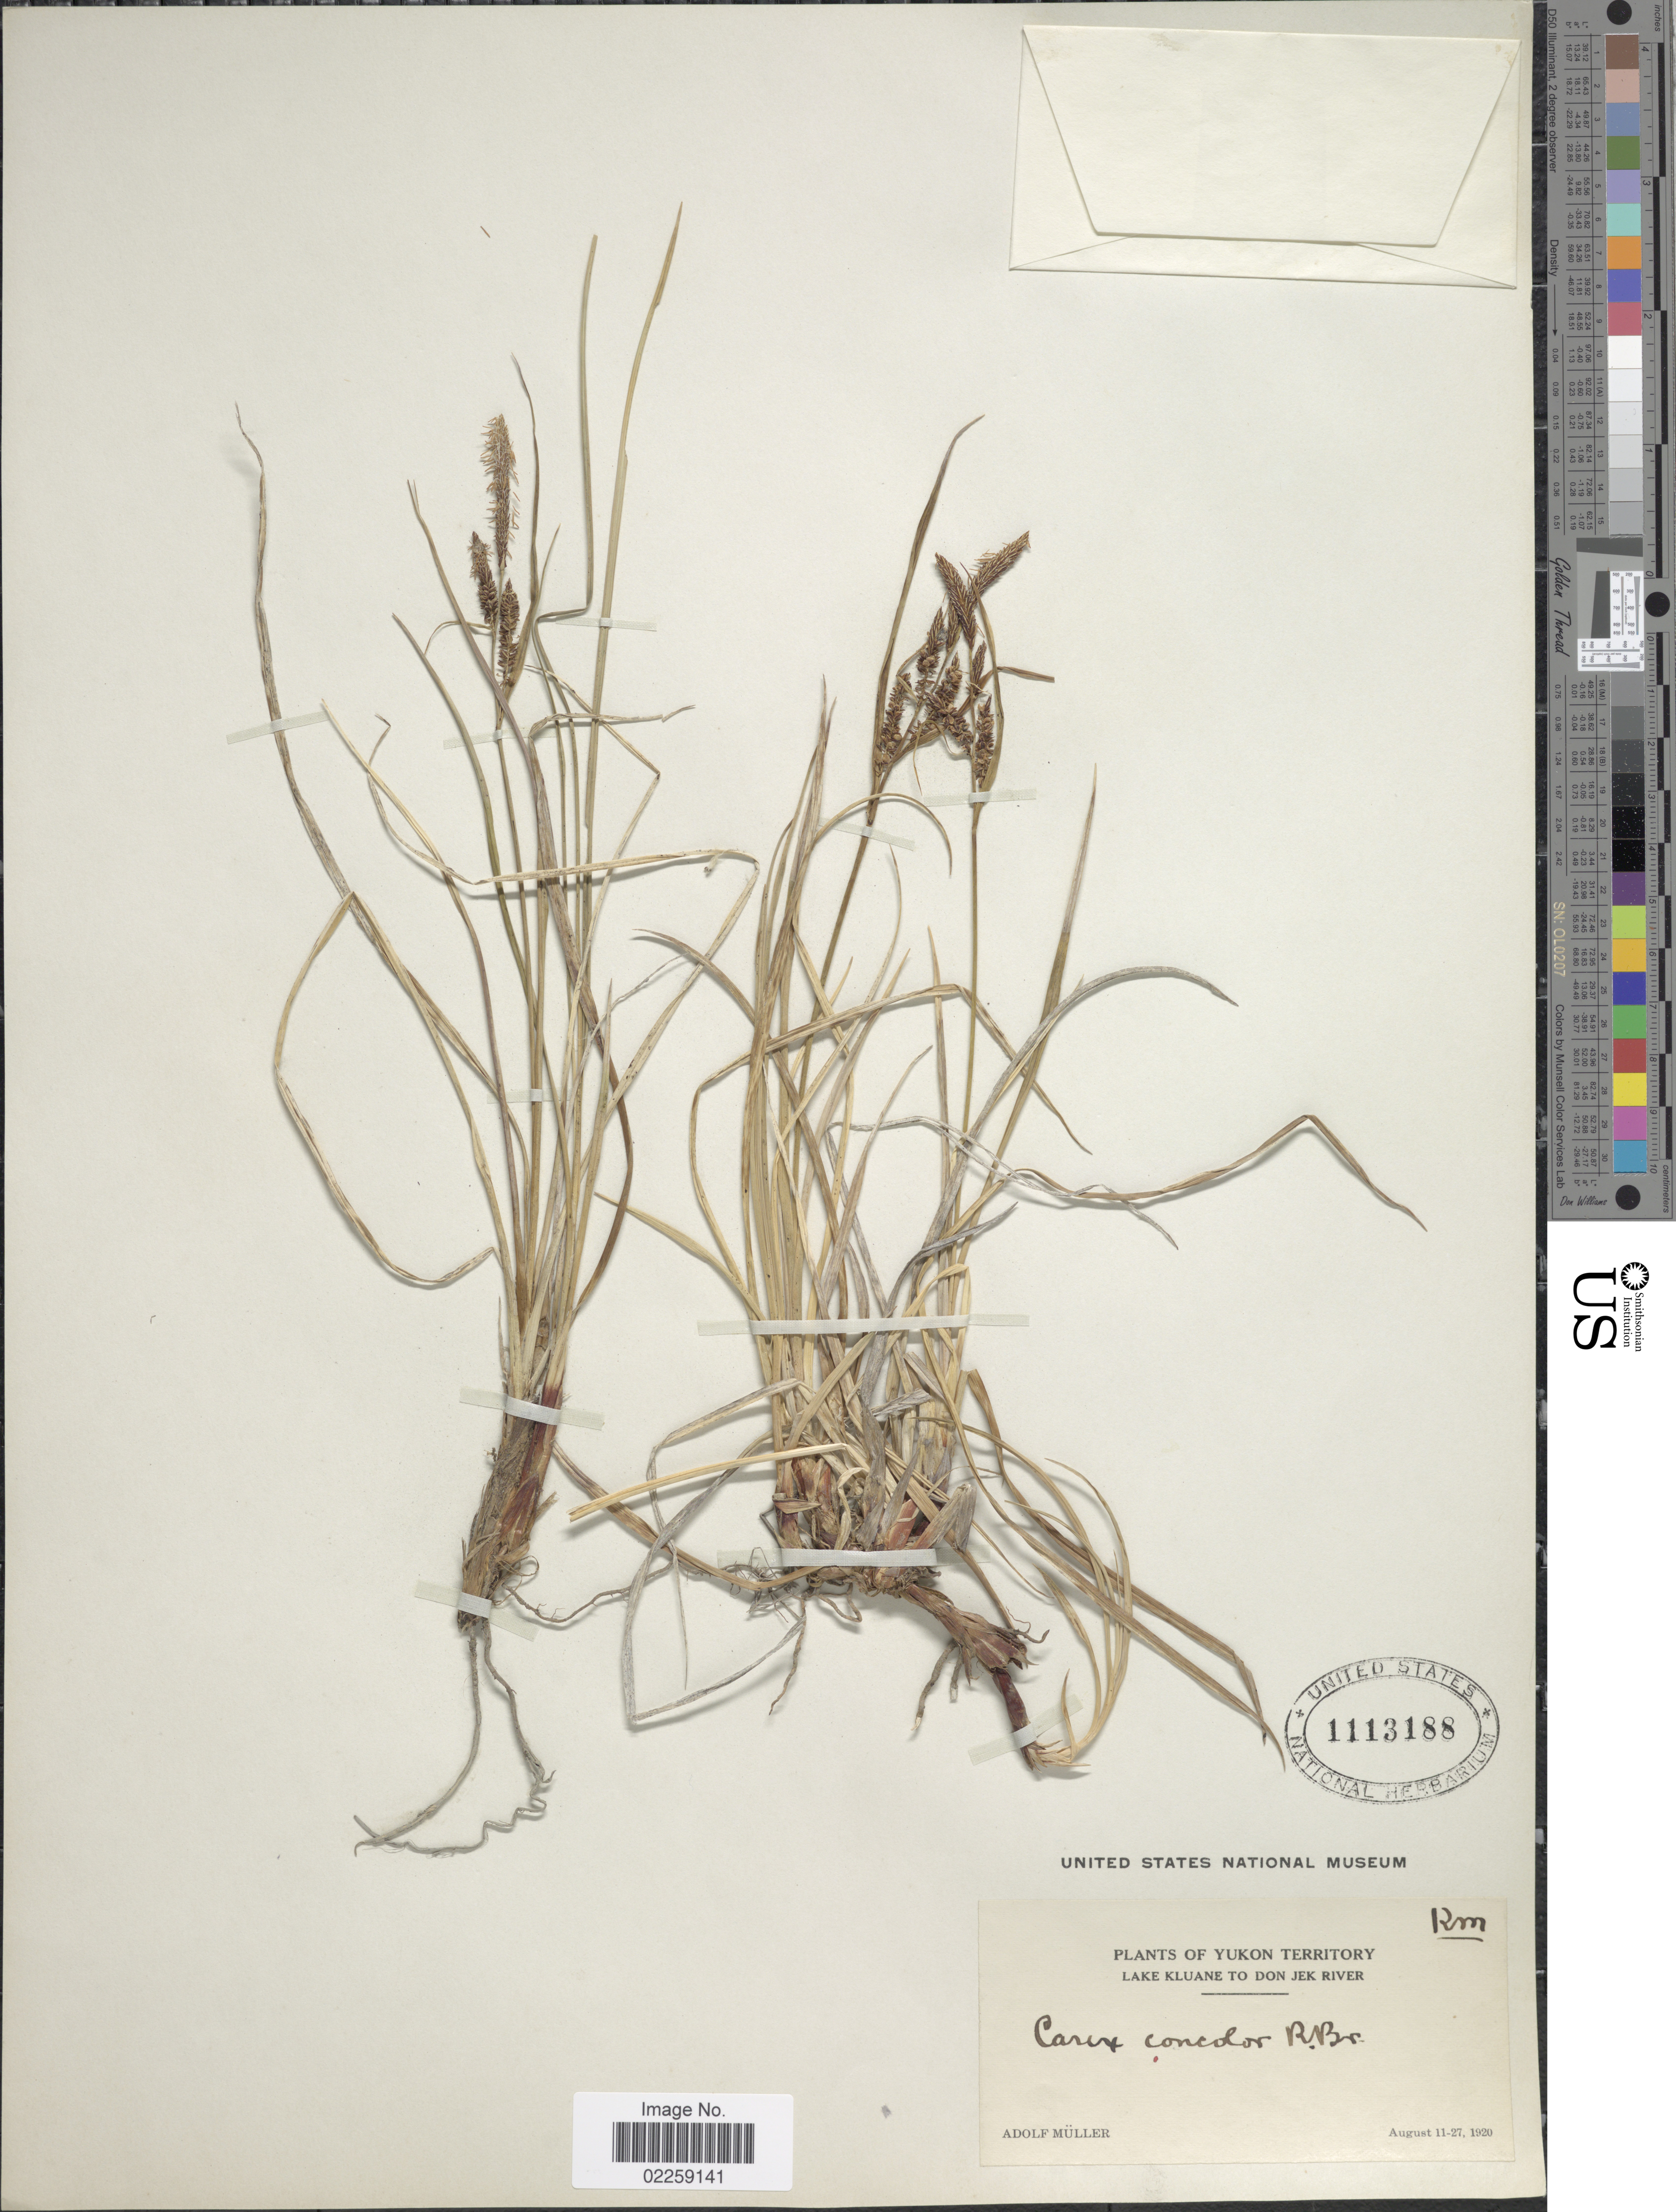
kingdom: Plantae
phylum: Tracheophyta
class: Liliopsida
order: Poales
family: Cyperaceae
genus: Carex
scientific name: Carex bigelowii subsp. lugens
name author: (Holm) T.V. Egorova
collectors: A. Muller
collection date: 1920-08-11/1920-08-27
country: Canada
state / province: Yukon Territory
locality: Lake Kluane to Don Jek River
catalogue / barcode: US 1113188